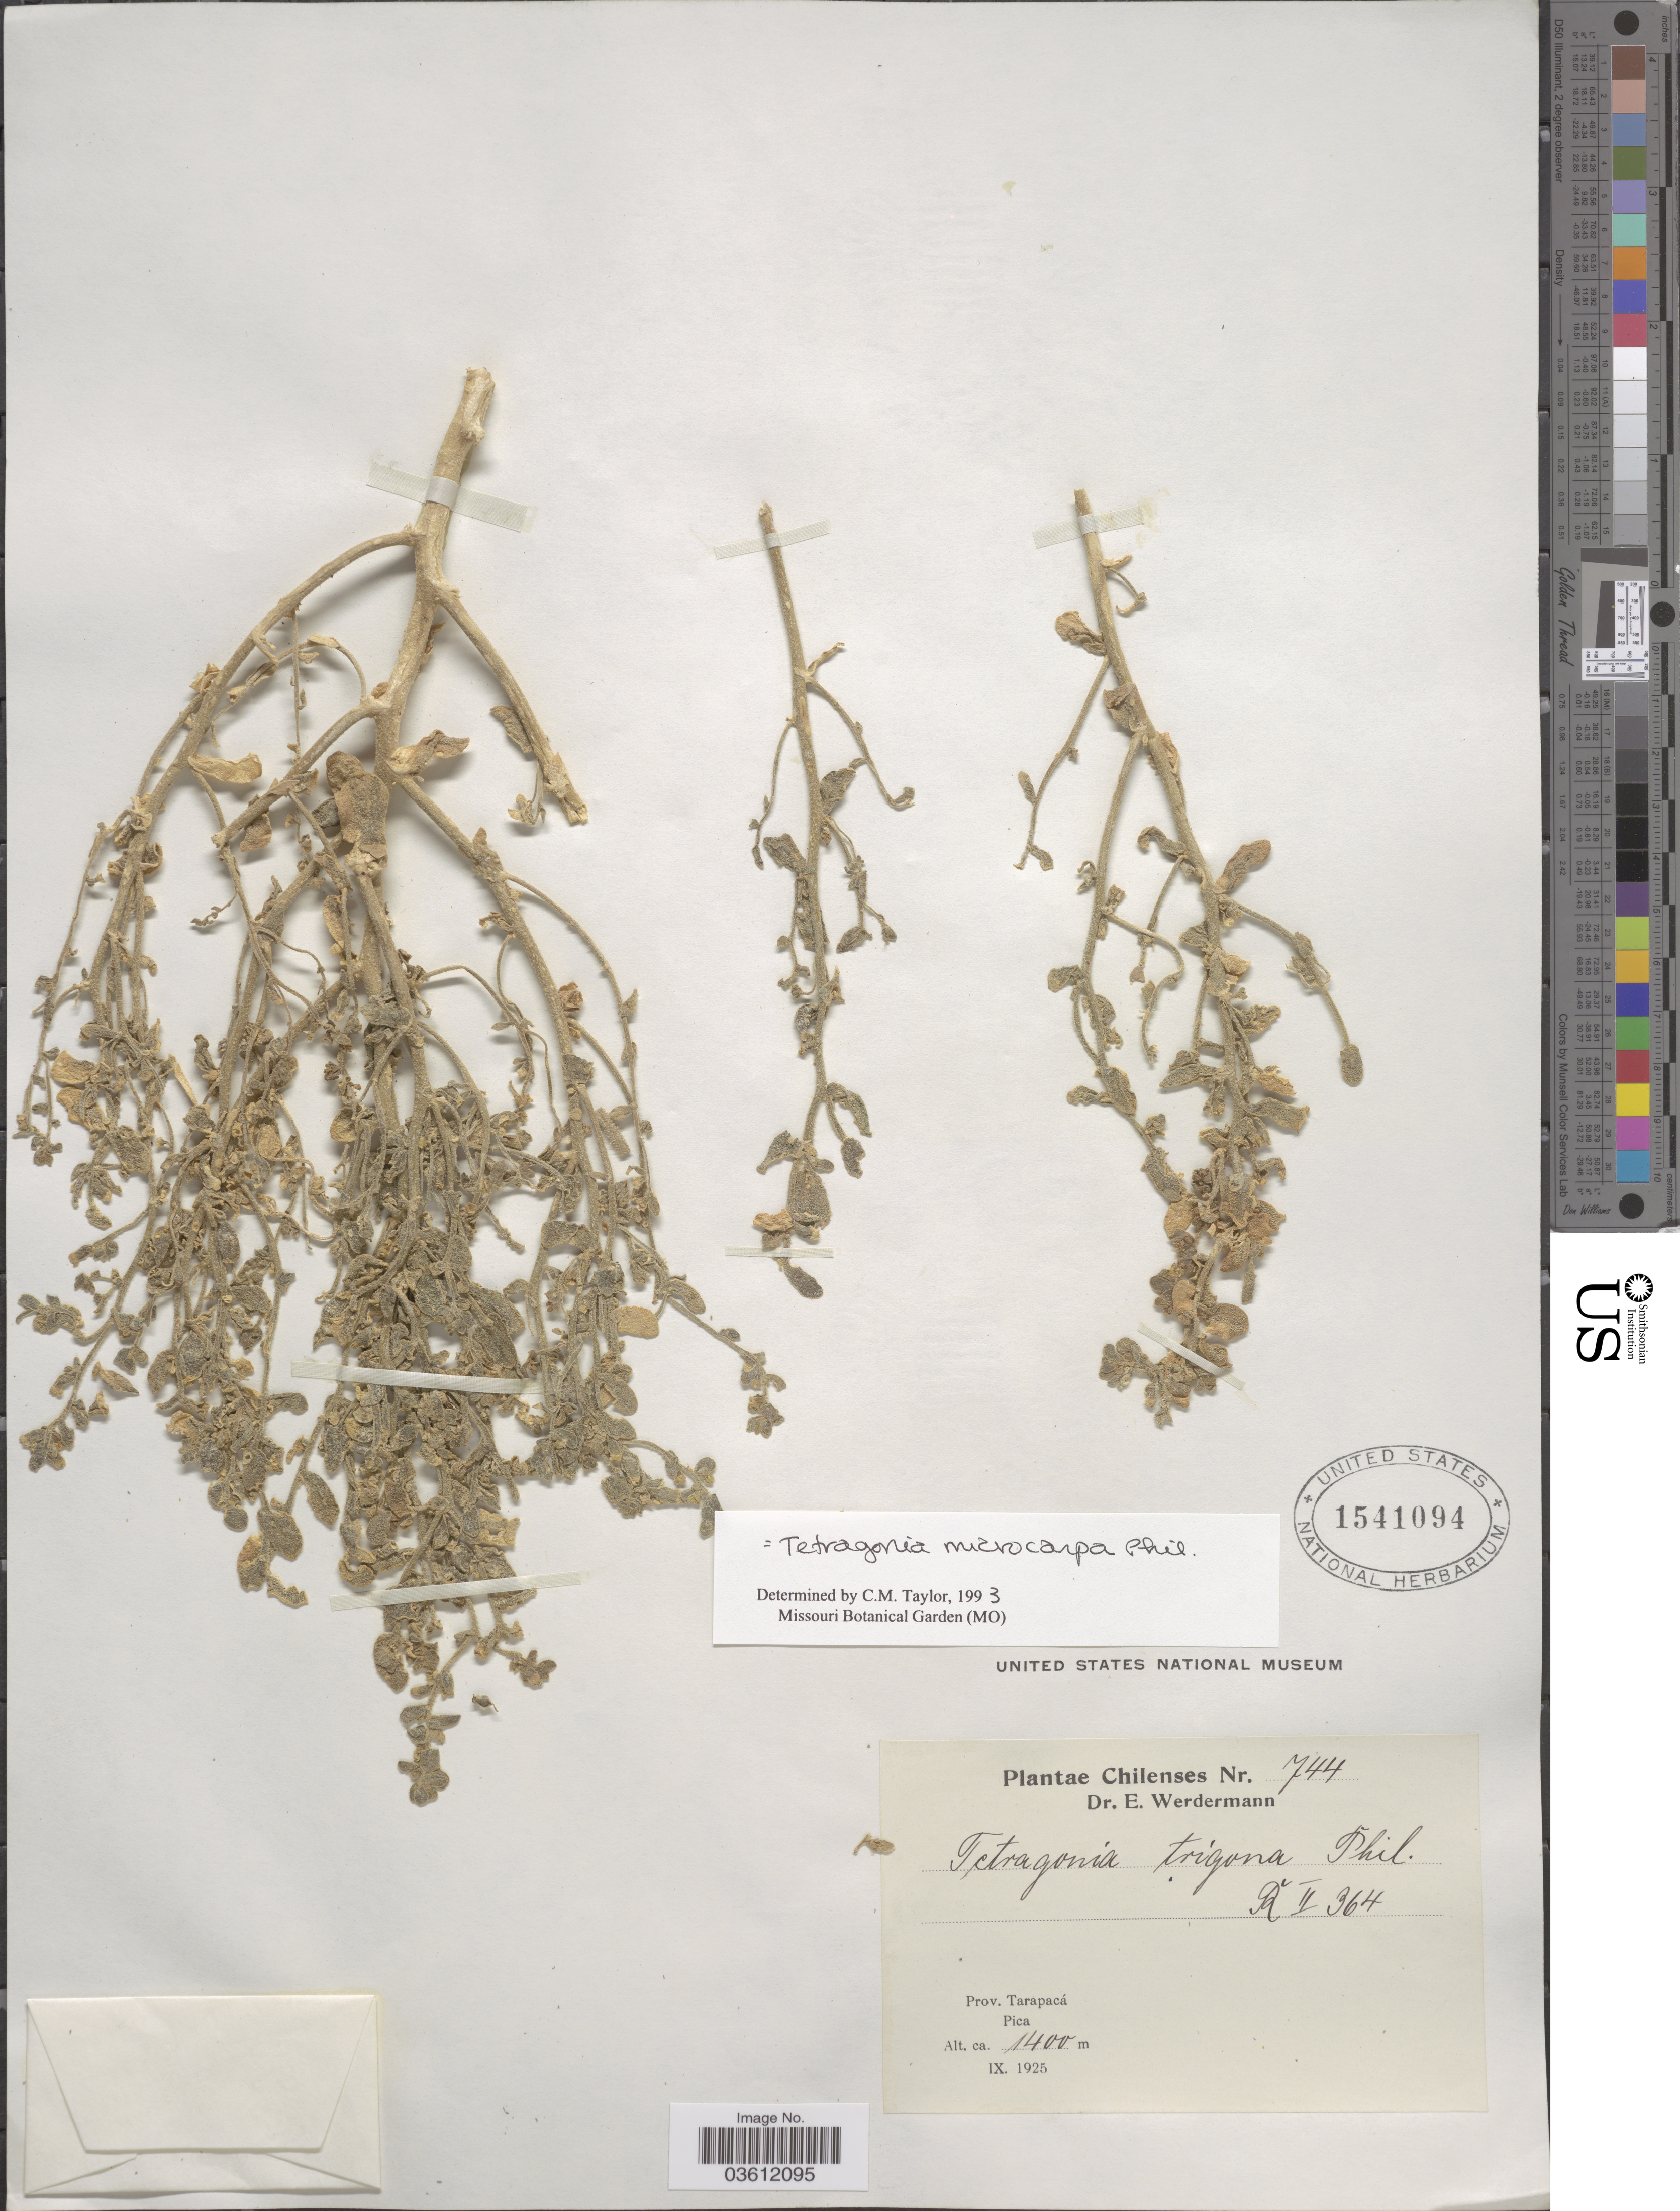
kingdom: Plantae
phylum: Tracheophyta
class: Magnoliopsida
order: Caryophyllales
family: Aizoaceae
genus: Tetragonia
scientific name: Tetragonia microcarpa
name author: Phil.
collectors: E. Werdermann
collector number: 744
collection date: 1925-09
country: Chile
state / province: Tarapacá (I)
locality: Prov. Tarapacá. Pica.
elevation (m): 1400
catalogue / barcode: US 1541094